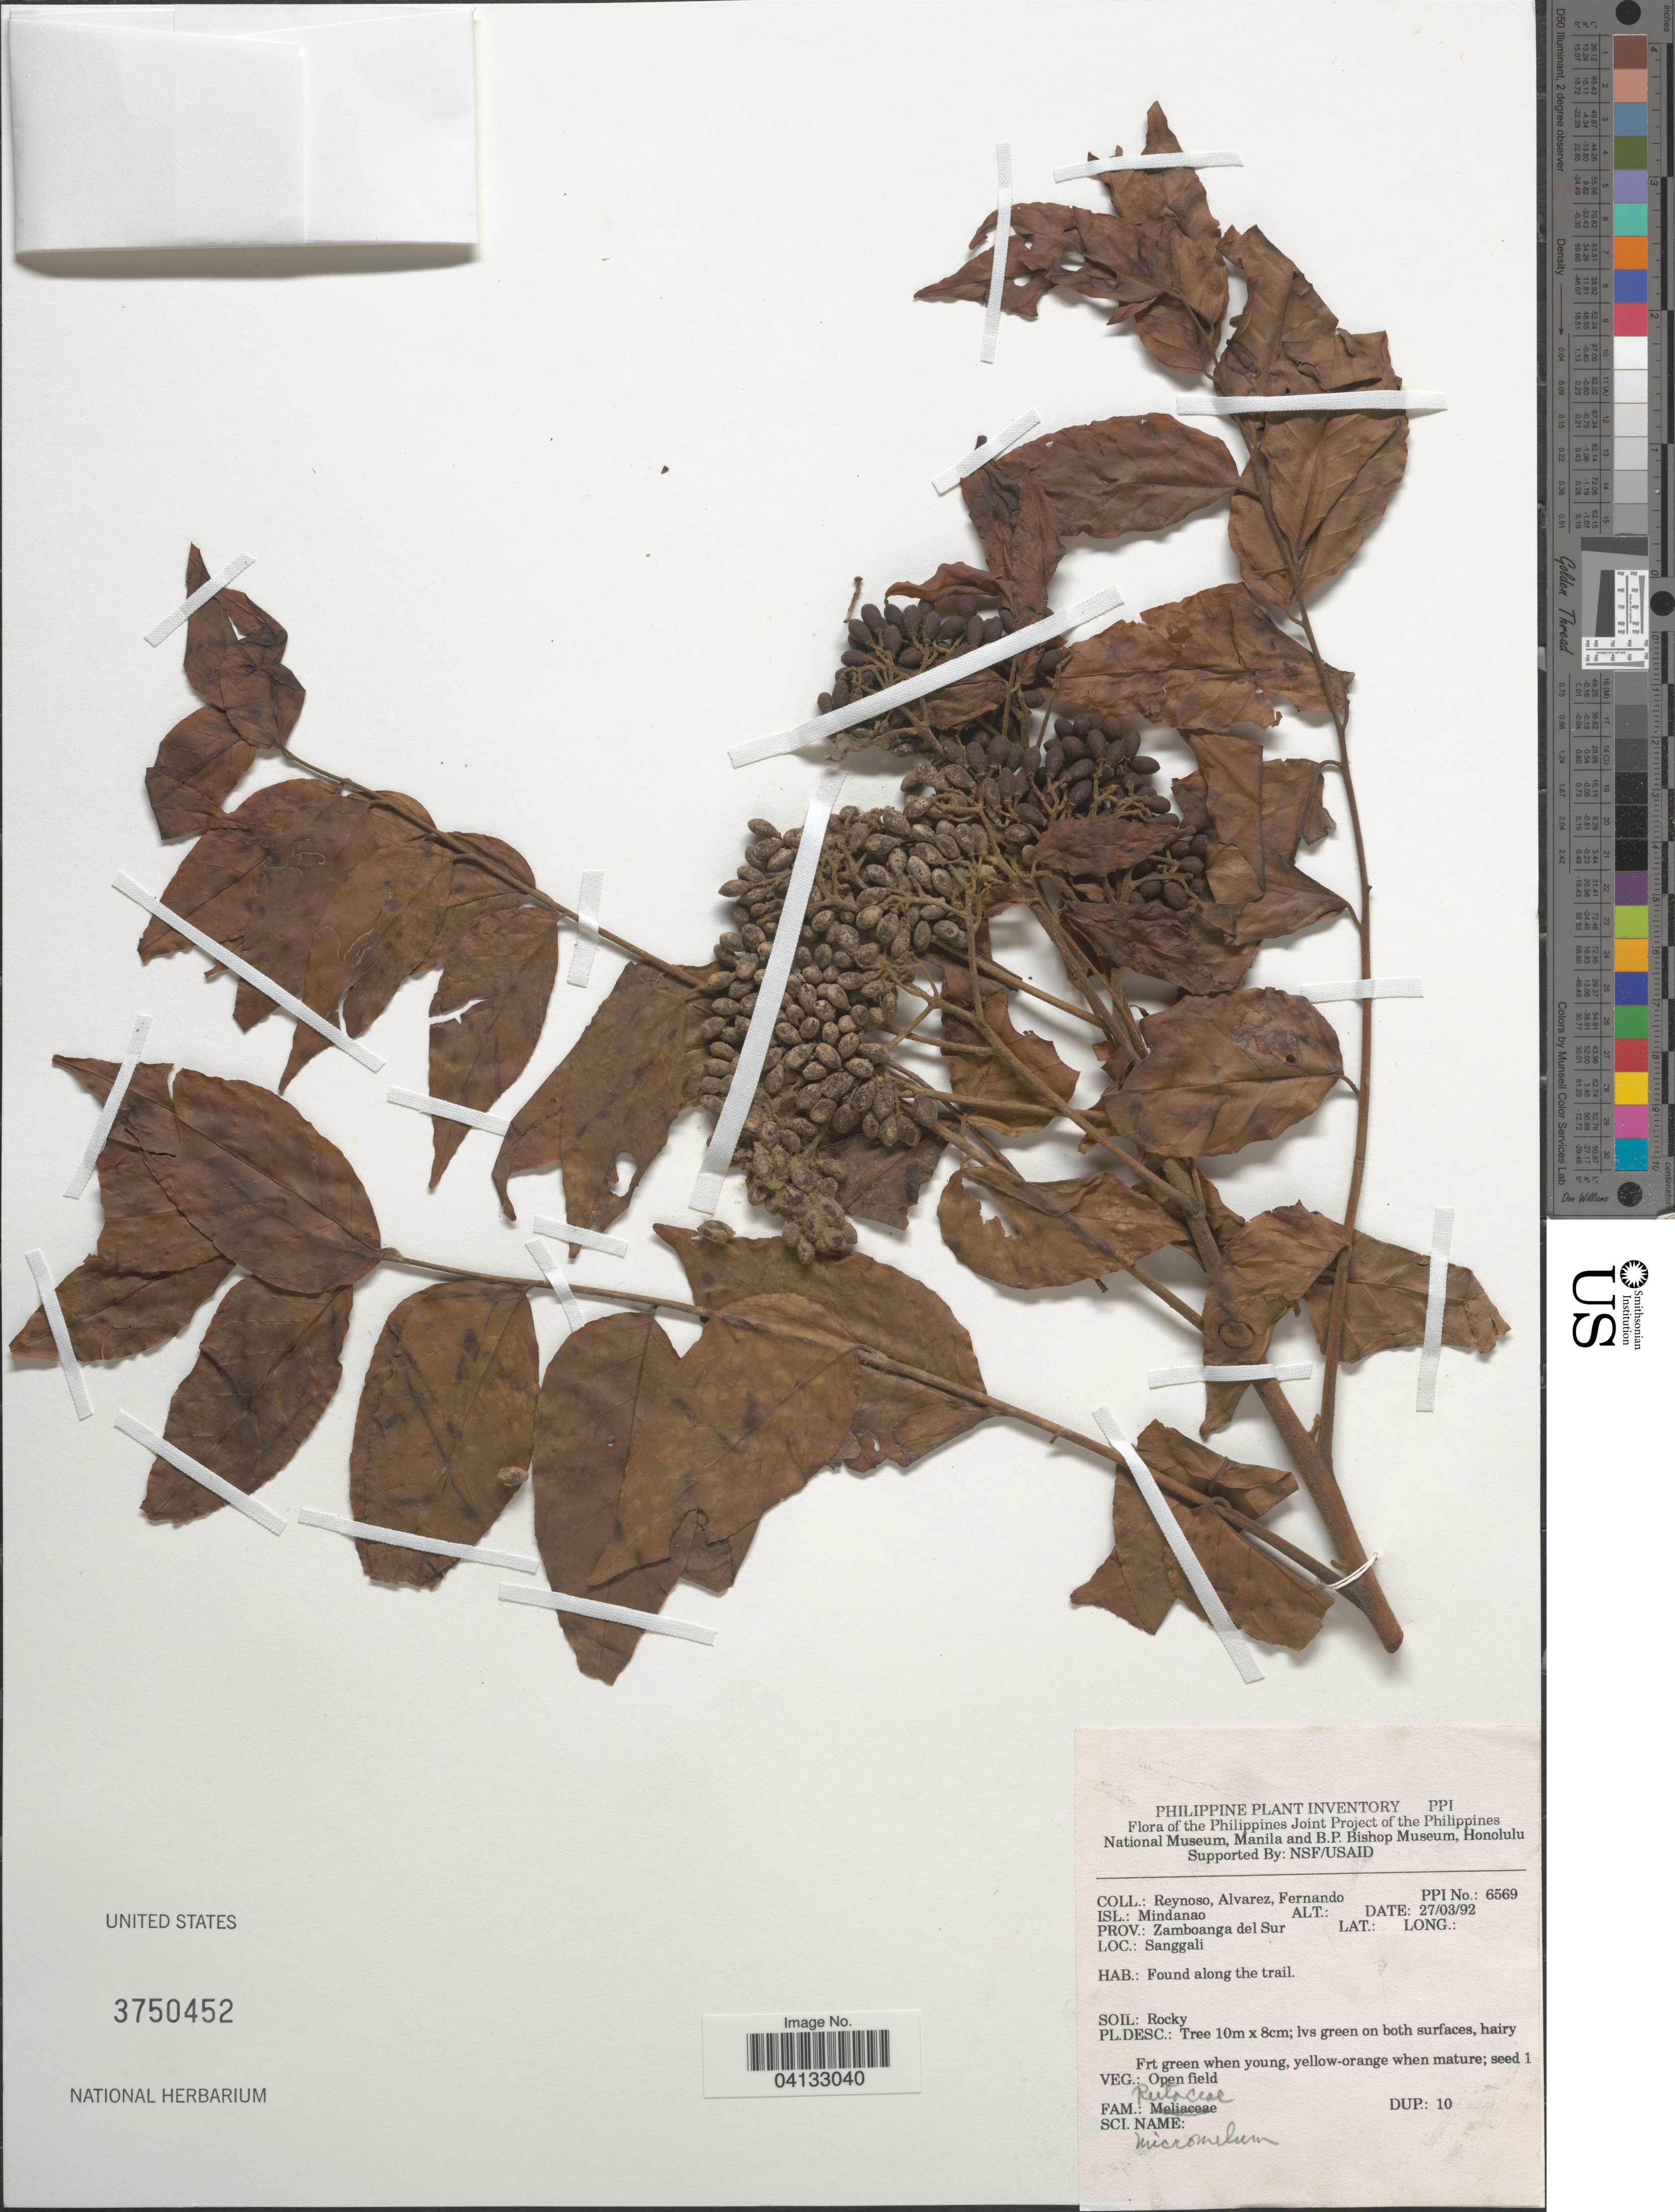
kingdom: Plantae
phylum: Tracheophyta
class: Magnoliopsida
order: Sapindales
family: Rutaceae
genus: Micromelum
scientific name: Micromelum sp.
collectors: E. Reynoso, -- Alvarez & -- Fernando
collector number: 6569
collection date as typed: Transcribed d/m/y: 27/3/92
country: Philippines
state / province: Zamboanga Peninsula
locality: Isl.: Mindanao. Prov.: Zamboanga del Sur. Sanggali.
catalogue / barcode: US 3750452